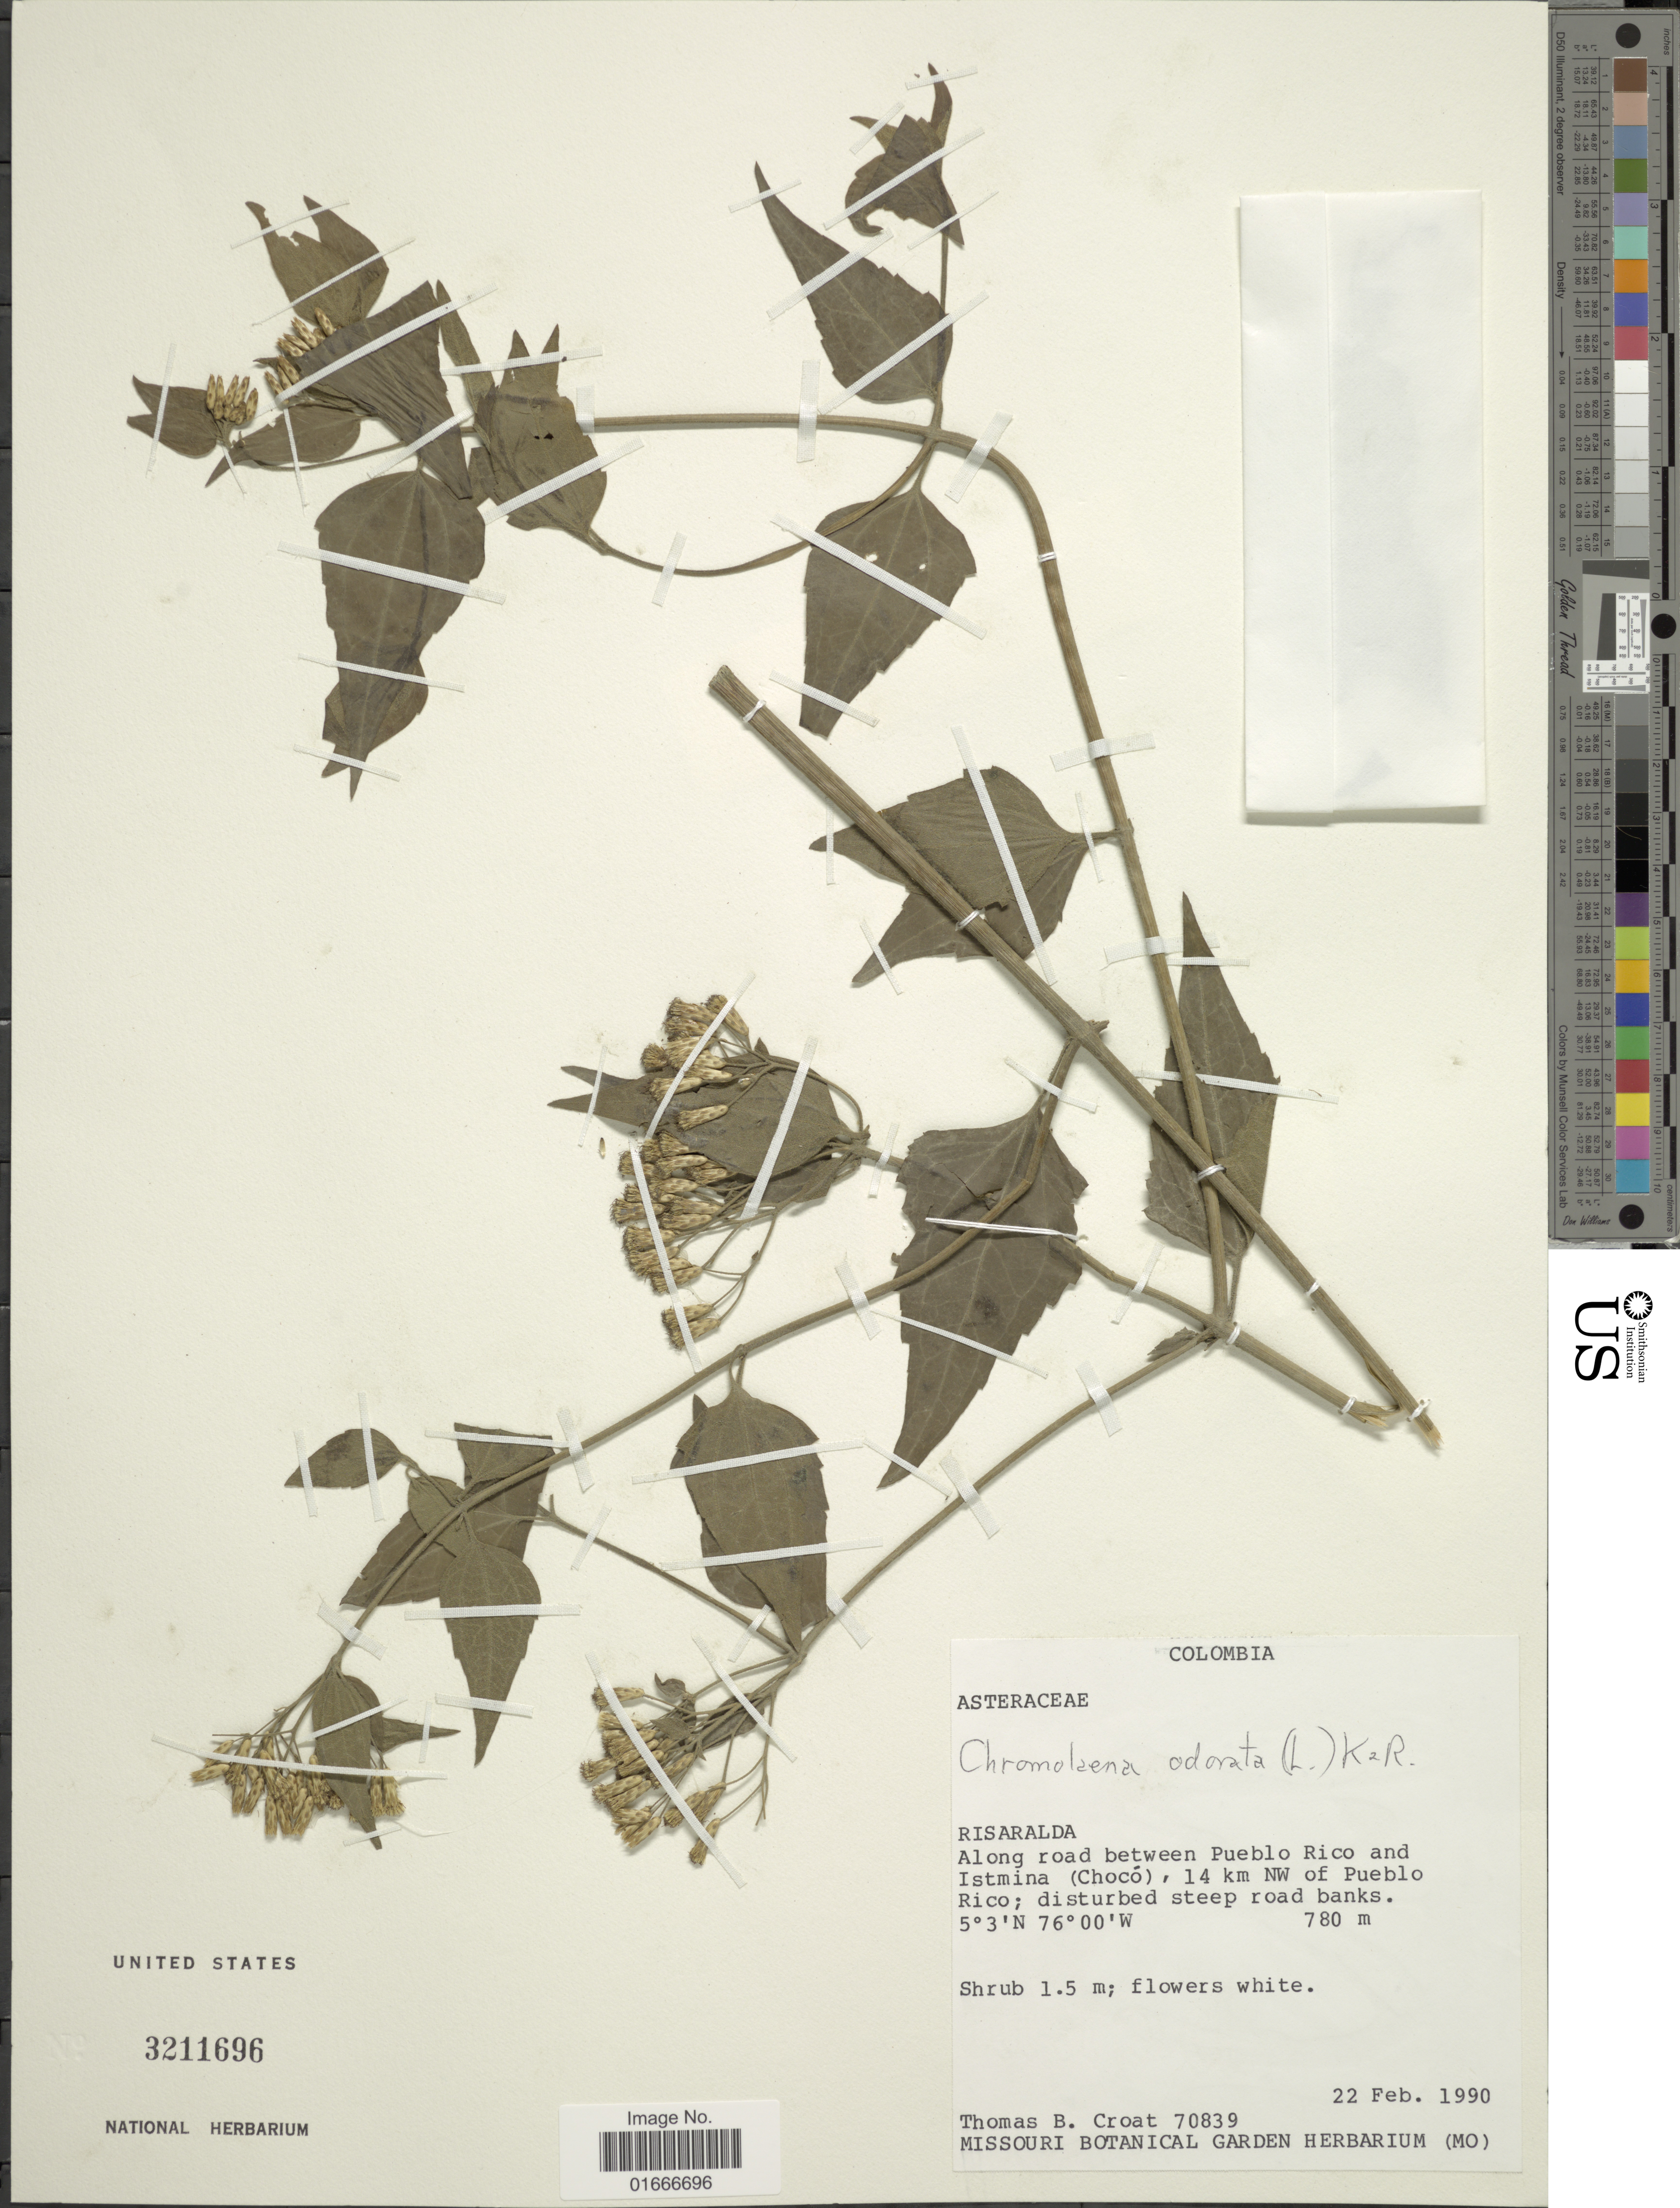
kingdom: Plantae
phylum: Tracheophyta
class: Magnoliopsida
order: Asterales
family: Asteraceae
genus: Chromolaena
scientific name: Chromolaena odorata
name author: (L.) R.M. King & H. Rob.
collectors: T. B. Croat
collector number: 70839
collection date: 1990-02-22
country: Colombia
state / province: Risaralda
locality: Along road between Pueblo Rico and Istmina (Choco), 14 km NW of Pueblo Rico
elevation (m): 780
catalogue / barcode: US 3211696